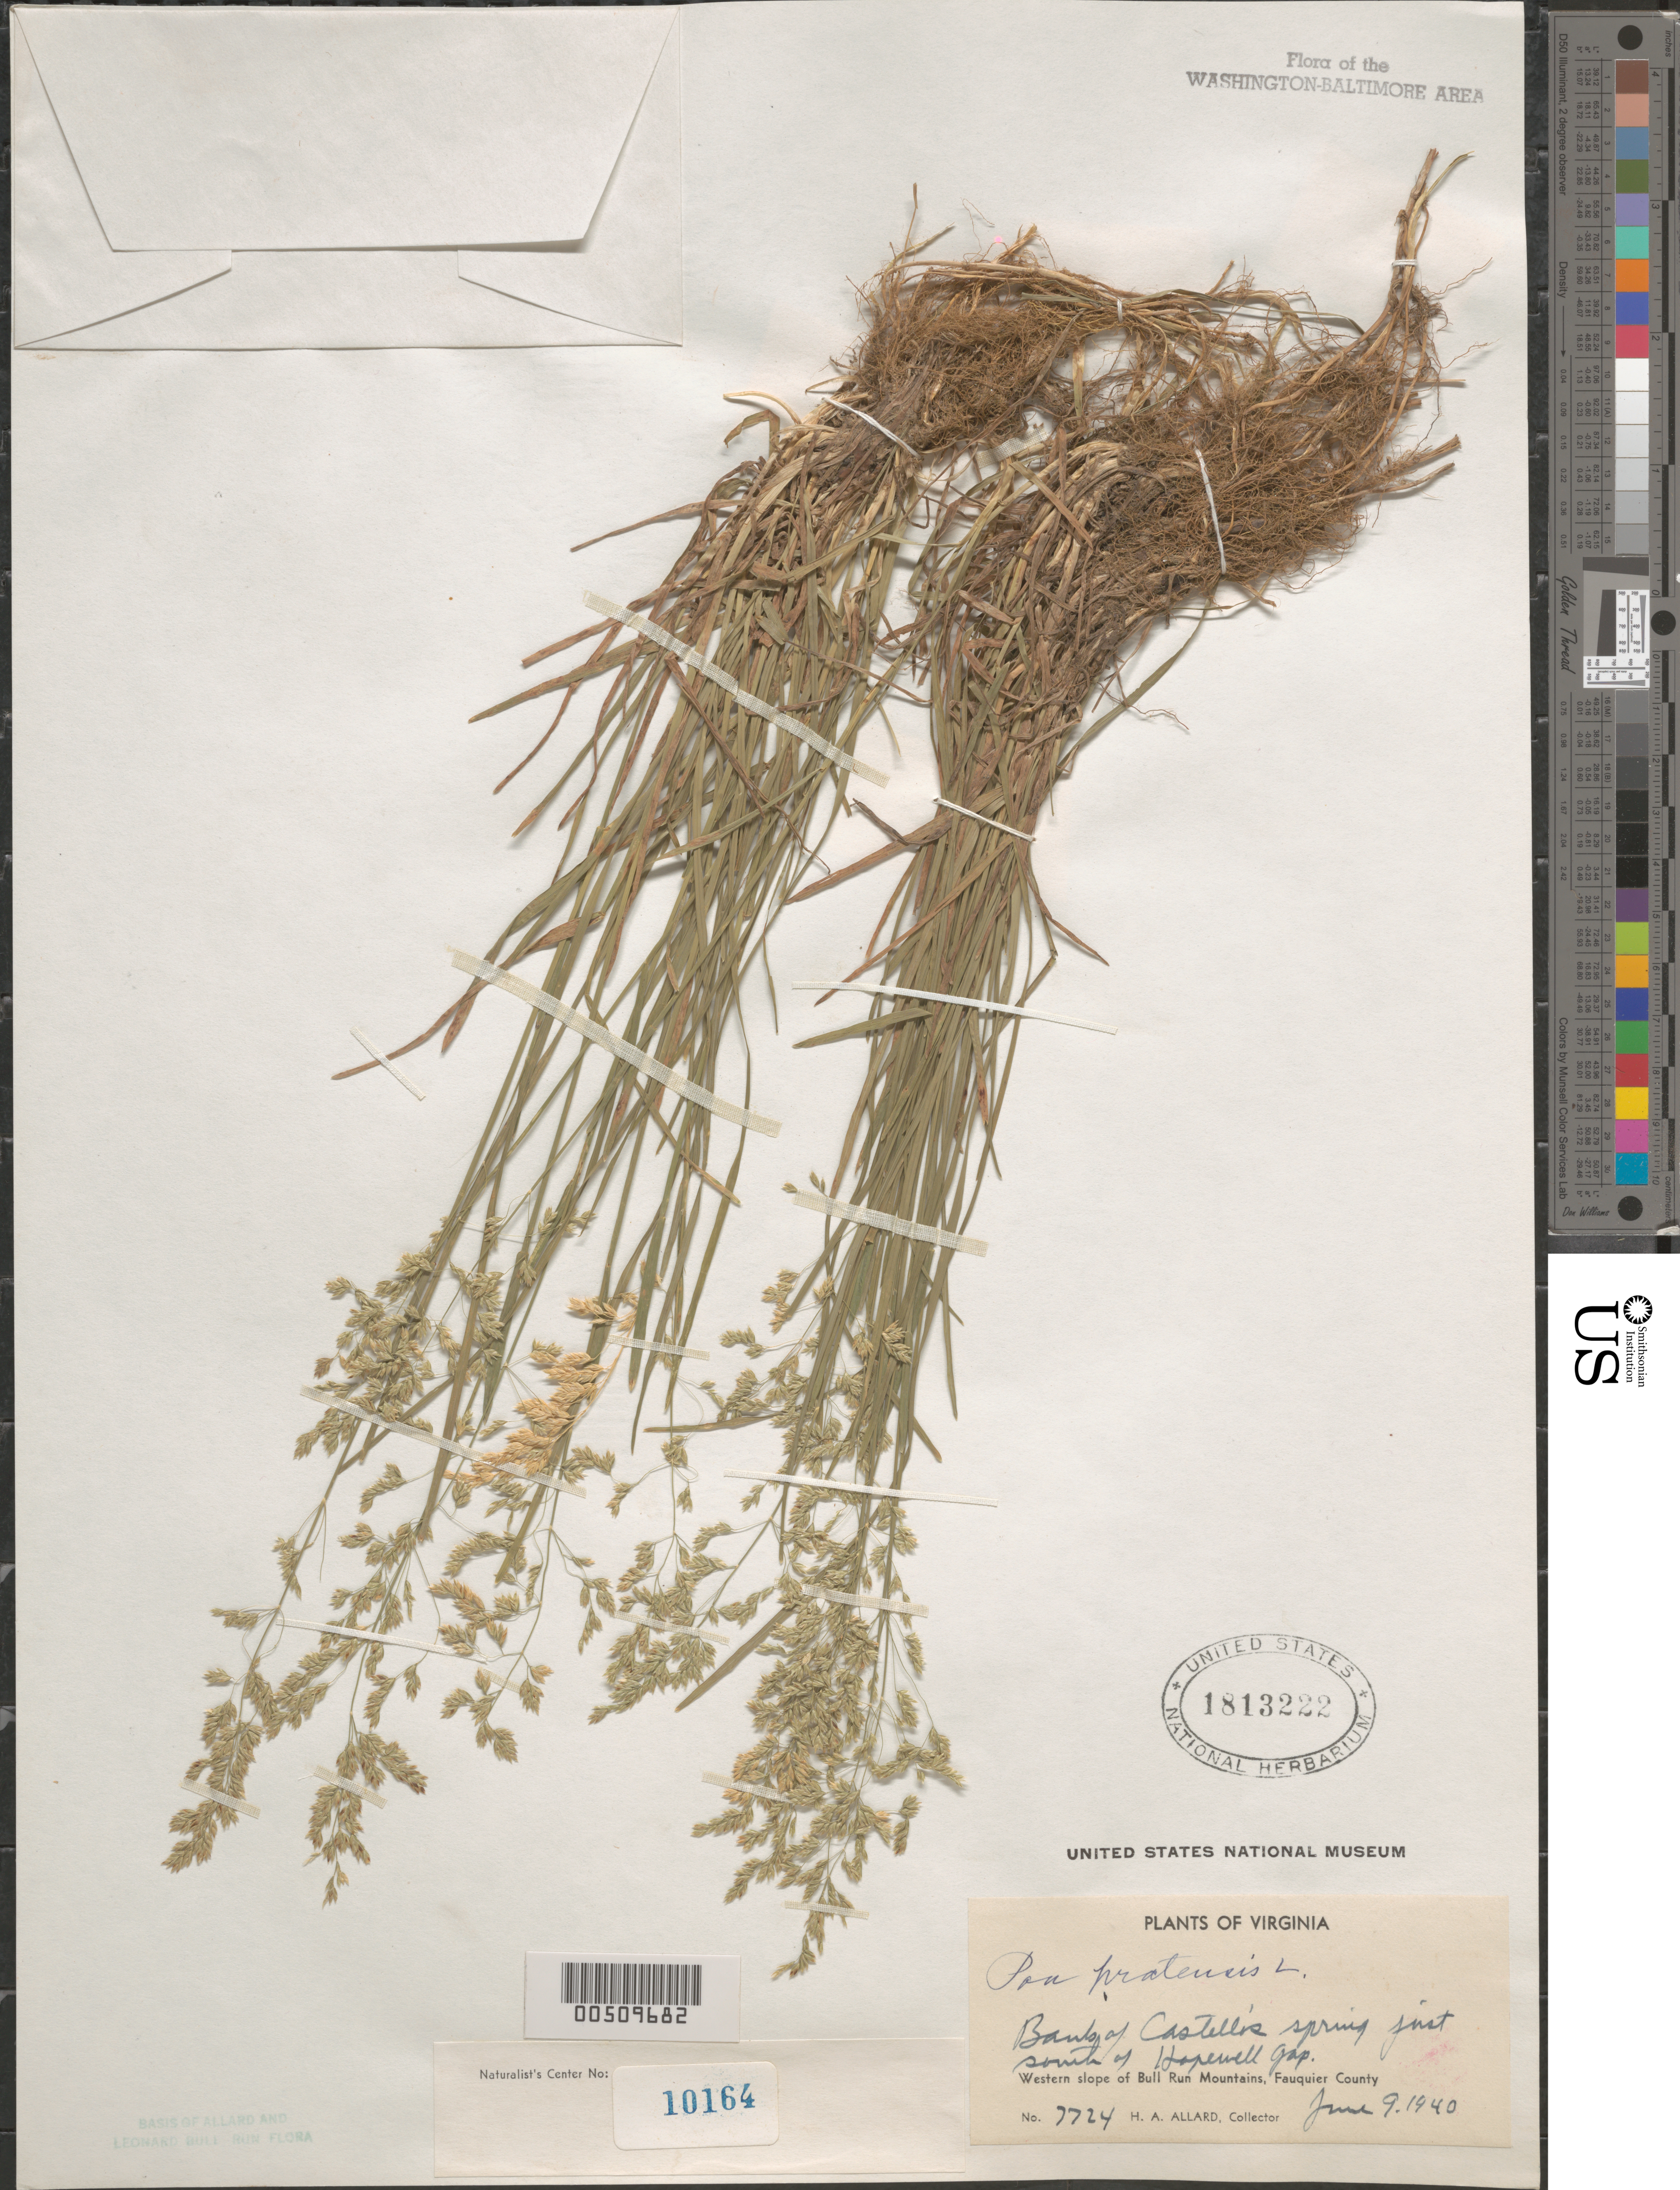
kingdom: Plantae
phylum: Tracheophyta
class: Liliopsida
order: Poales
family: Poaceae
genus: Poa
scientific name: Poa pratensis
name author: L.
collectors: H. A. Allard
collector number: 7724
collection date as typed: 09 Jun 1940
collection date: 1940-06-09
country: United States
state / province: Virginia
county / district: Fauquier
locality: Bull Run Mts., bank of Castello's Spring just S of Hopewell Gap Bull Run Mts.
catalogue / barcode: US 1813222